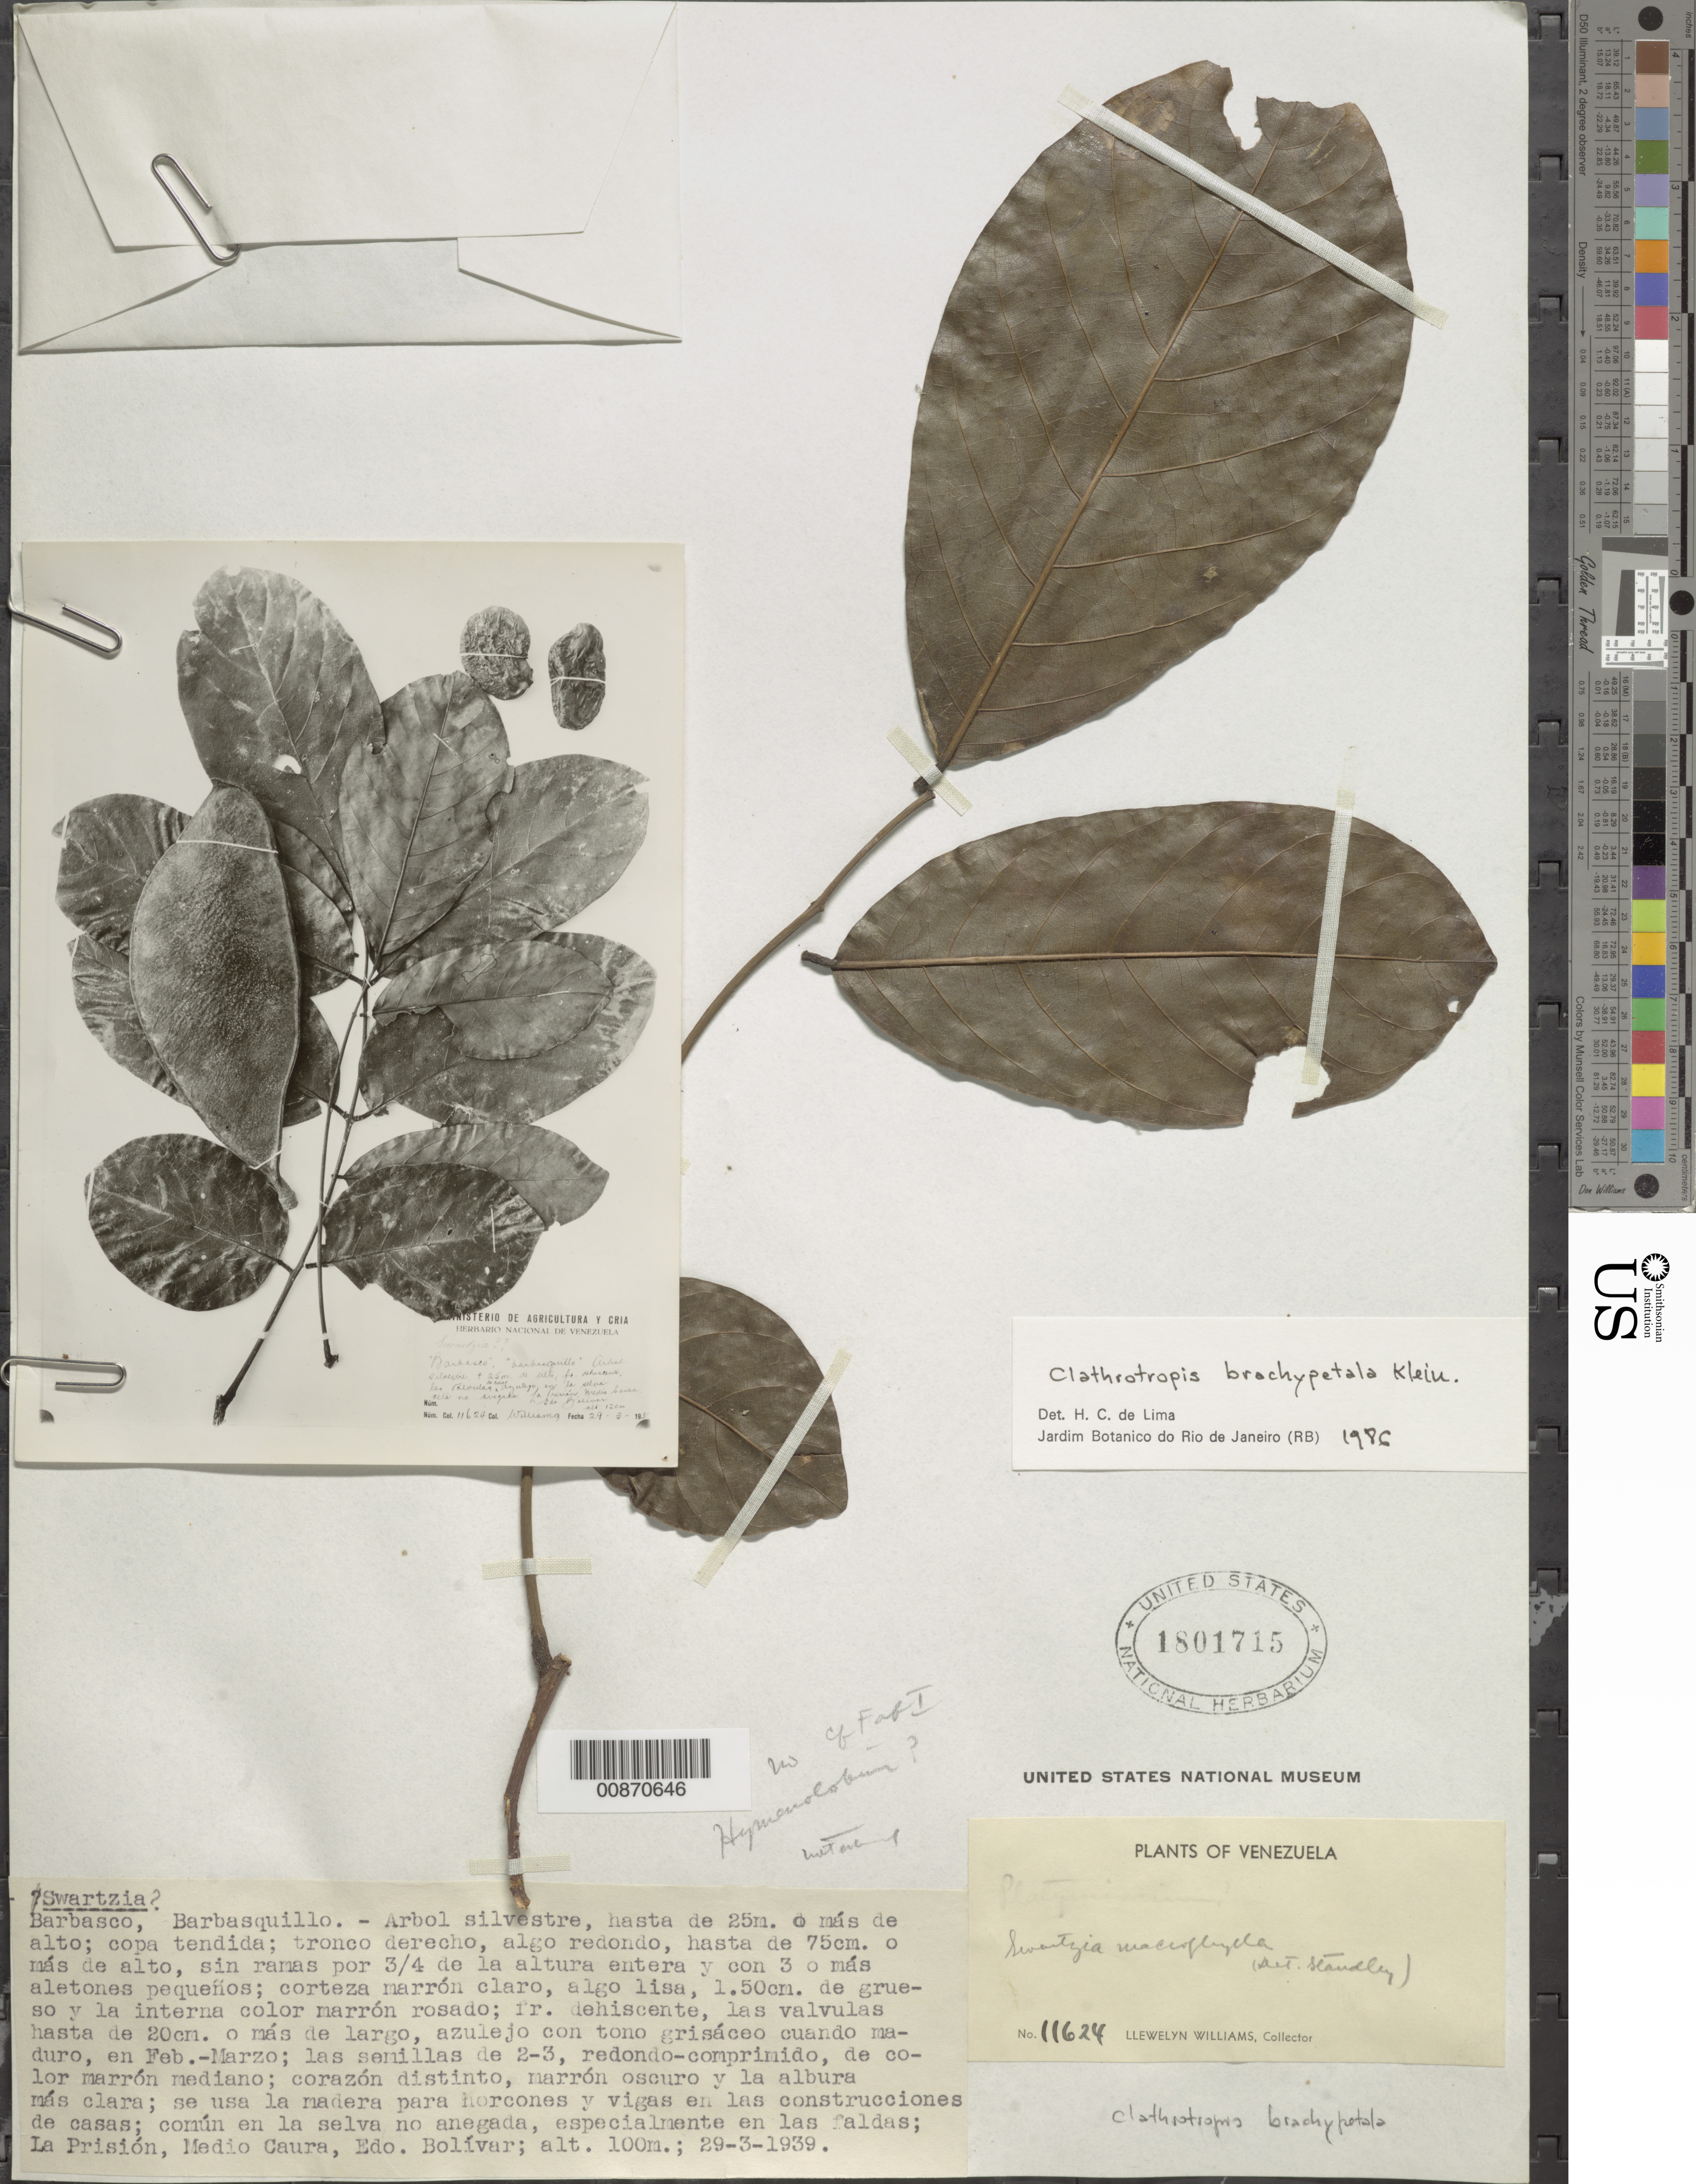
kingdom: Plantae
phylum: Tracheophyta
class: Magnoliopsida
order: Fabales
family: Fabaceae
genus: Clathrotropis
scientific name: Clathrotropis brachypetala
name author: (Tul.) Kleinh.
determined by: Lima, H. C. de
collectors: Ll. Williams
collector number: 11624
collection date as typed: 29-Mar-39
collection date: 1939-03-29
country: Venezuela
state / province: Bolívar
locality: La Prisión, Medio Caura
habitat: Selva no anegada, especialmente en las faldas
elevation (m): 100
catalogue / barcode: US 1801715